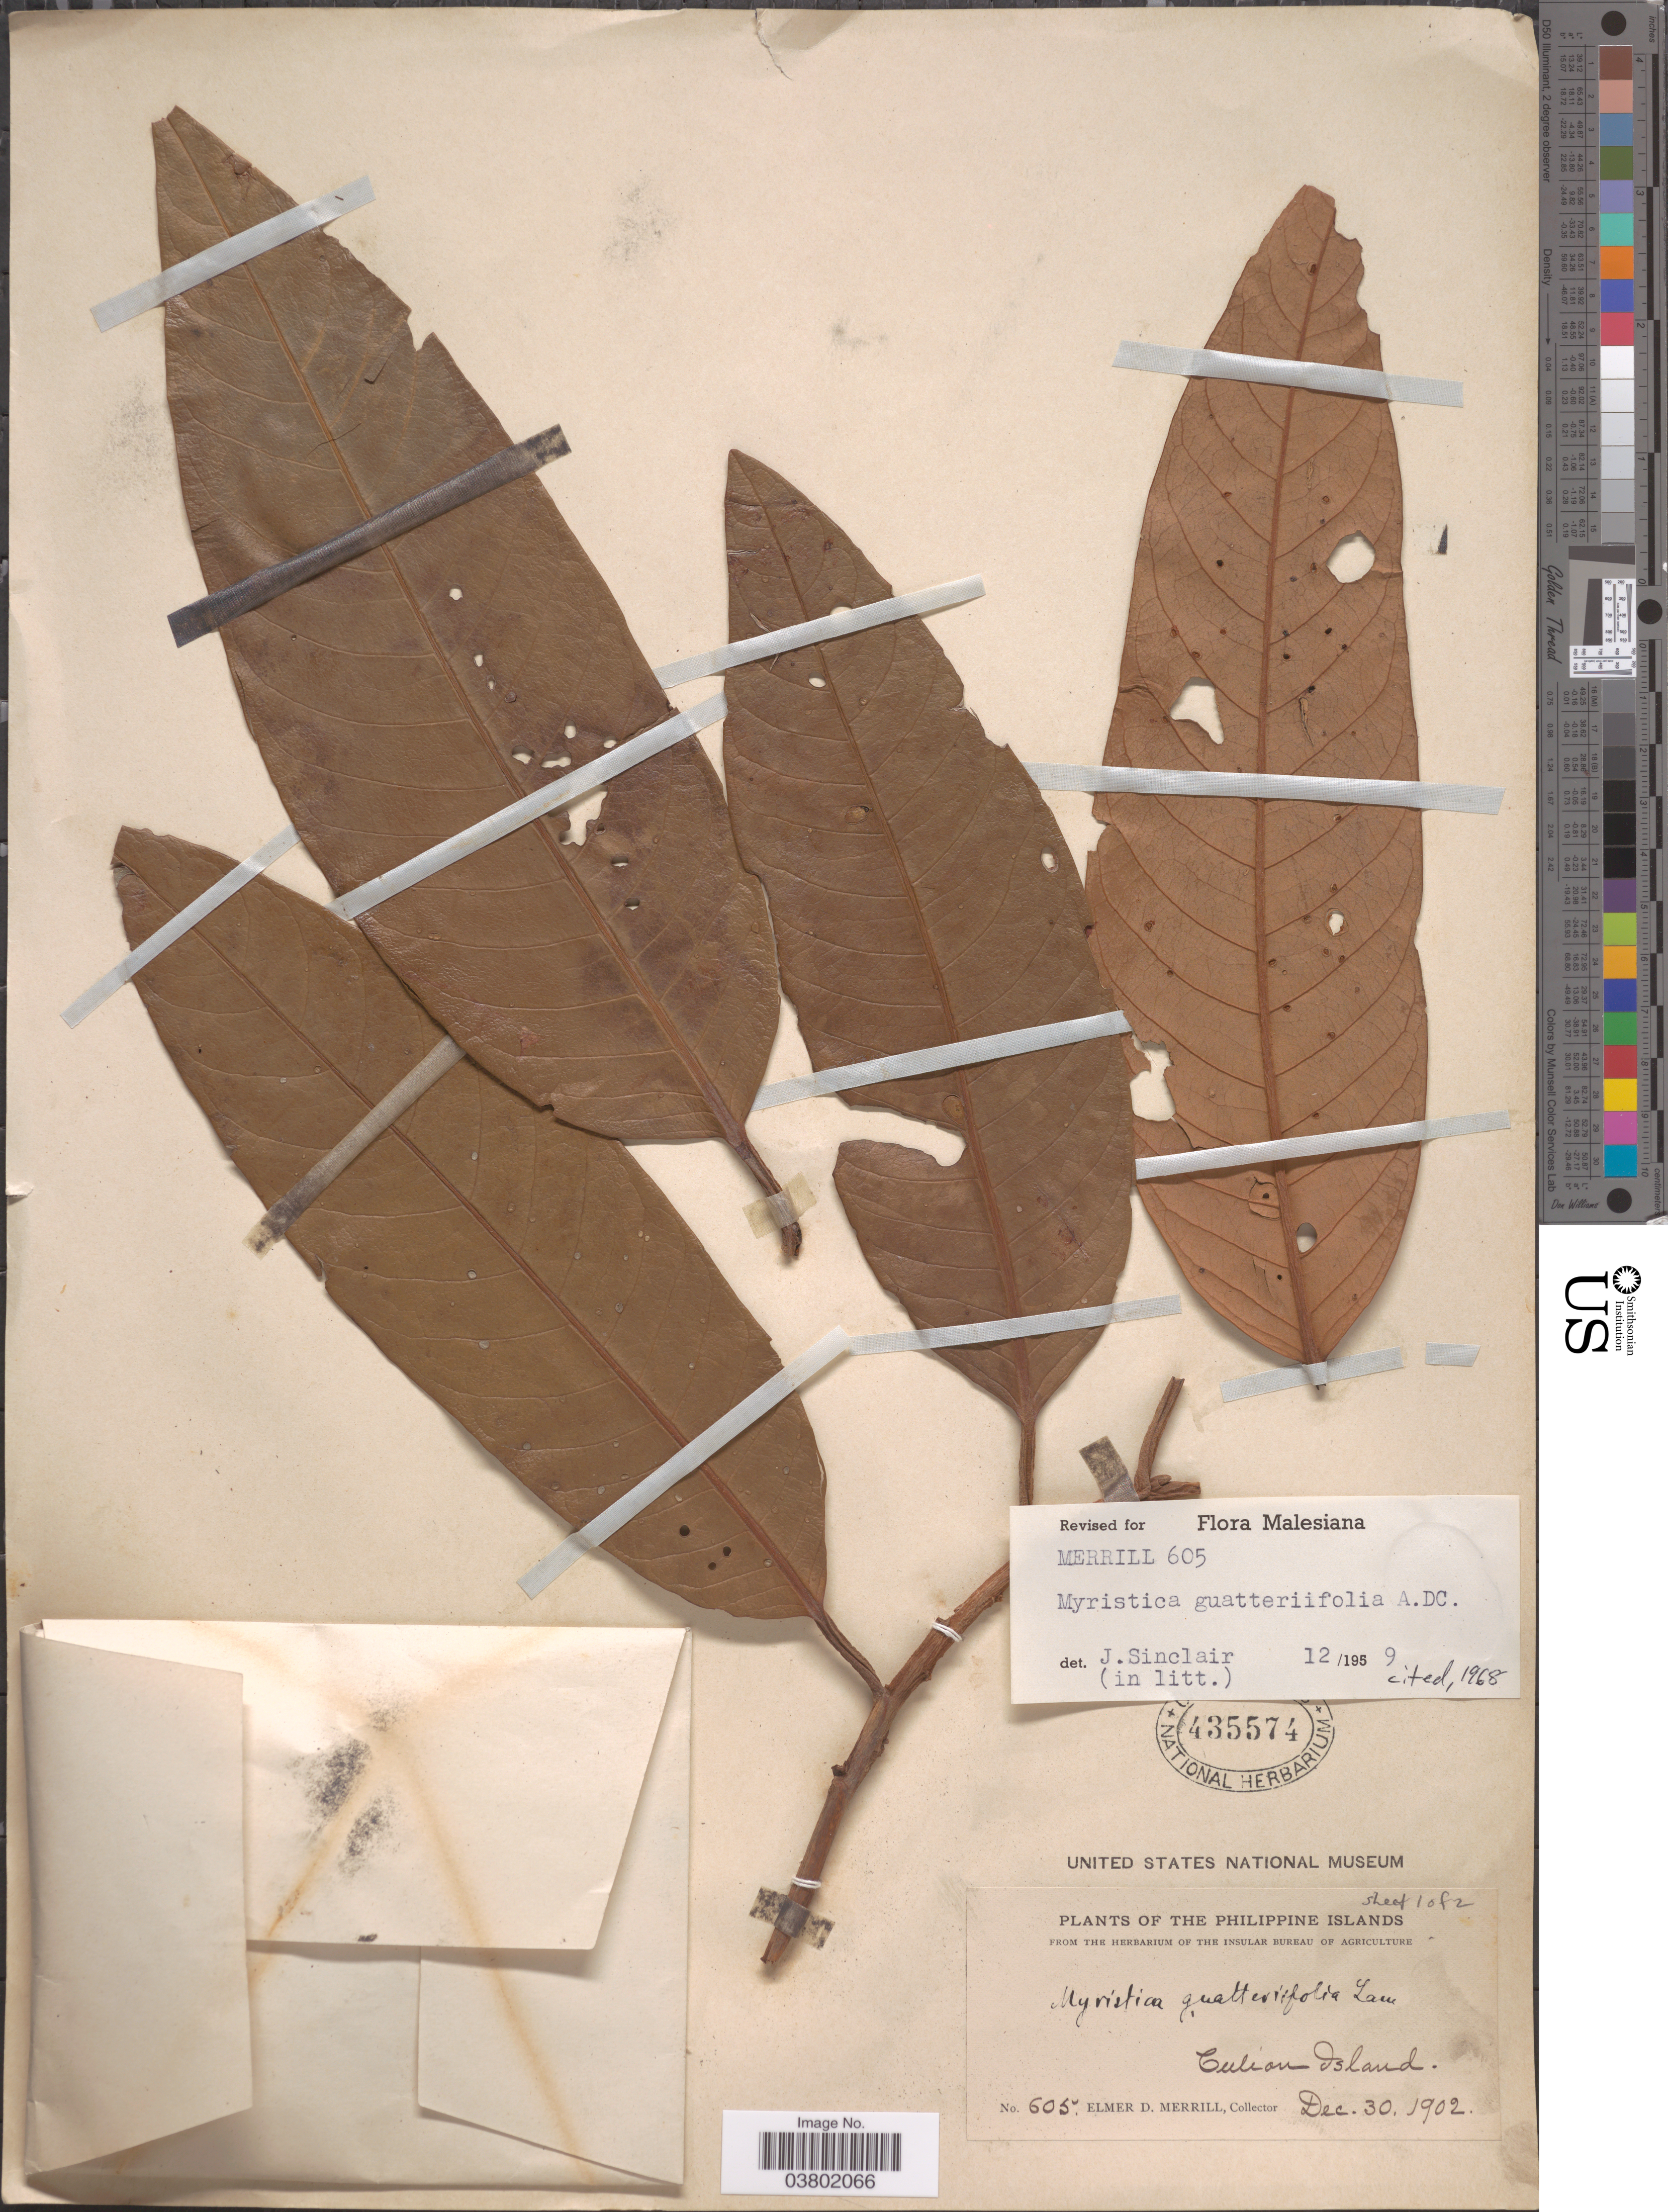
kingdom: Plantae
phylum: Tracheophyta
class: Magnoliopsida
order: Magnoliales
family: Myristicaceae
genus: Myristica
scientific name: Myristica guatteriifolia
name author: A. DC.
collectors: E. D. Merrill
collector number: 605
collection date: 1902-12-30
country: Philippines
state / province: Mimaropa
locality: The Philippine Islands. Culion Island.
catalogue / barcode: US 435574